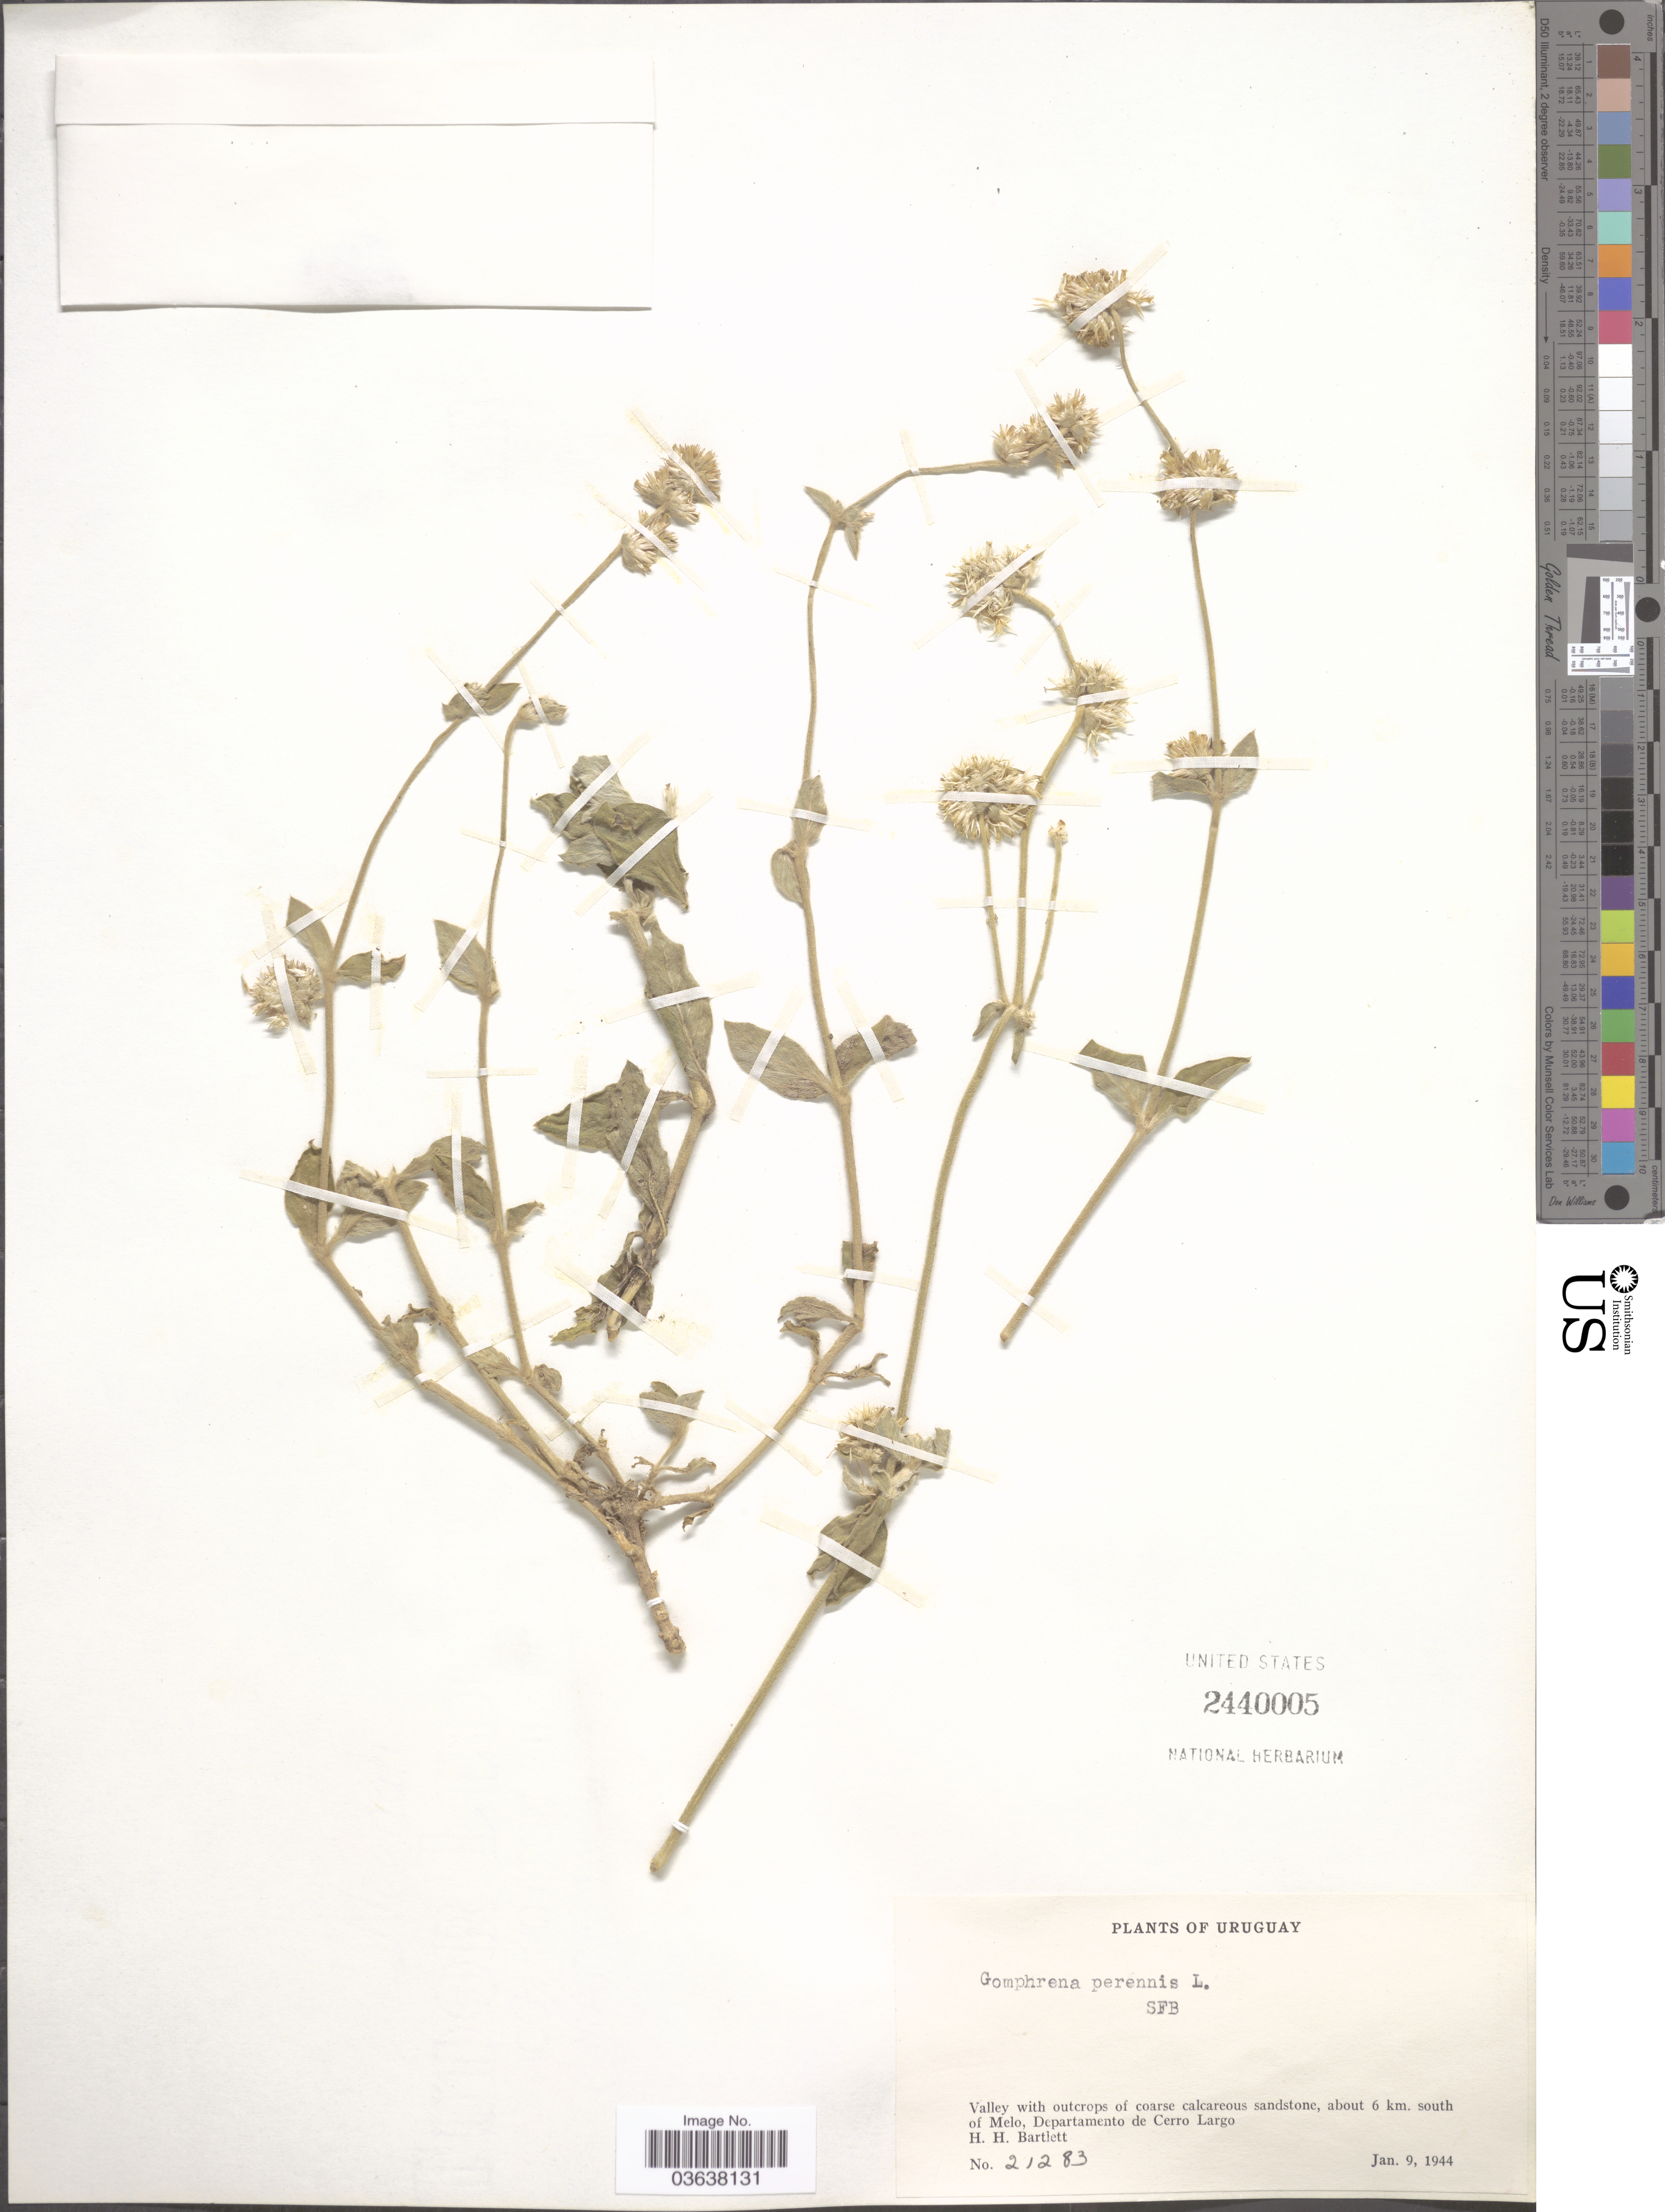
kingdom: Plantae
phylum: Tracheophyta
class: Magnoliopsida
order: Caryophyllales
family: Amaranthaceae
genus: Gomphrena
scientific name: Gomphrena perennis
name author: L.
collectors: H. H. Bartlett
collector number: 21283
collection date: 1944-01-09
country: Uruguay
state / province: Cerro Largo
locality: Valley with outcrops of coarse calcareous sandstone, about 6 km. south of Melo, Departamento de Cerro Largo.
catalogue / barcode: US 2440005